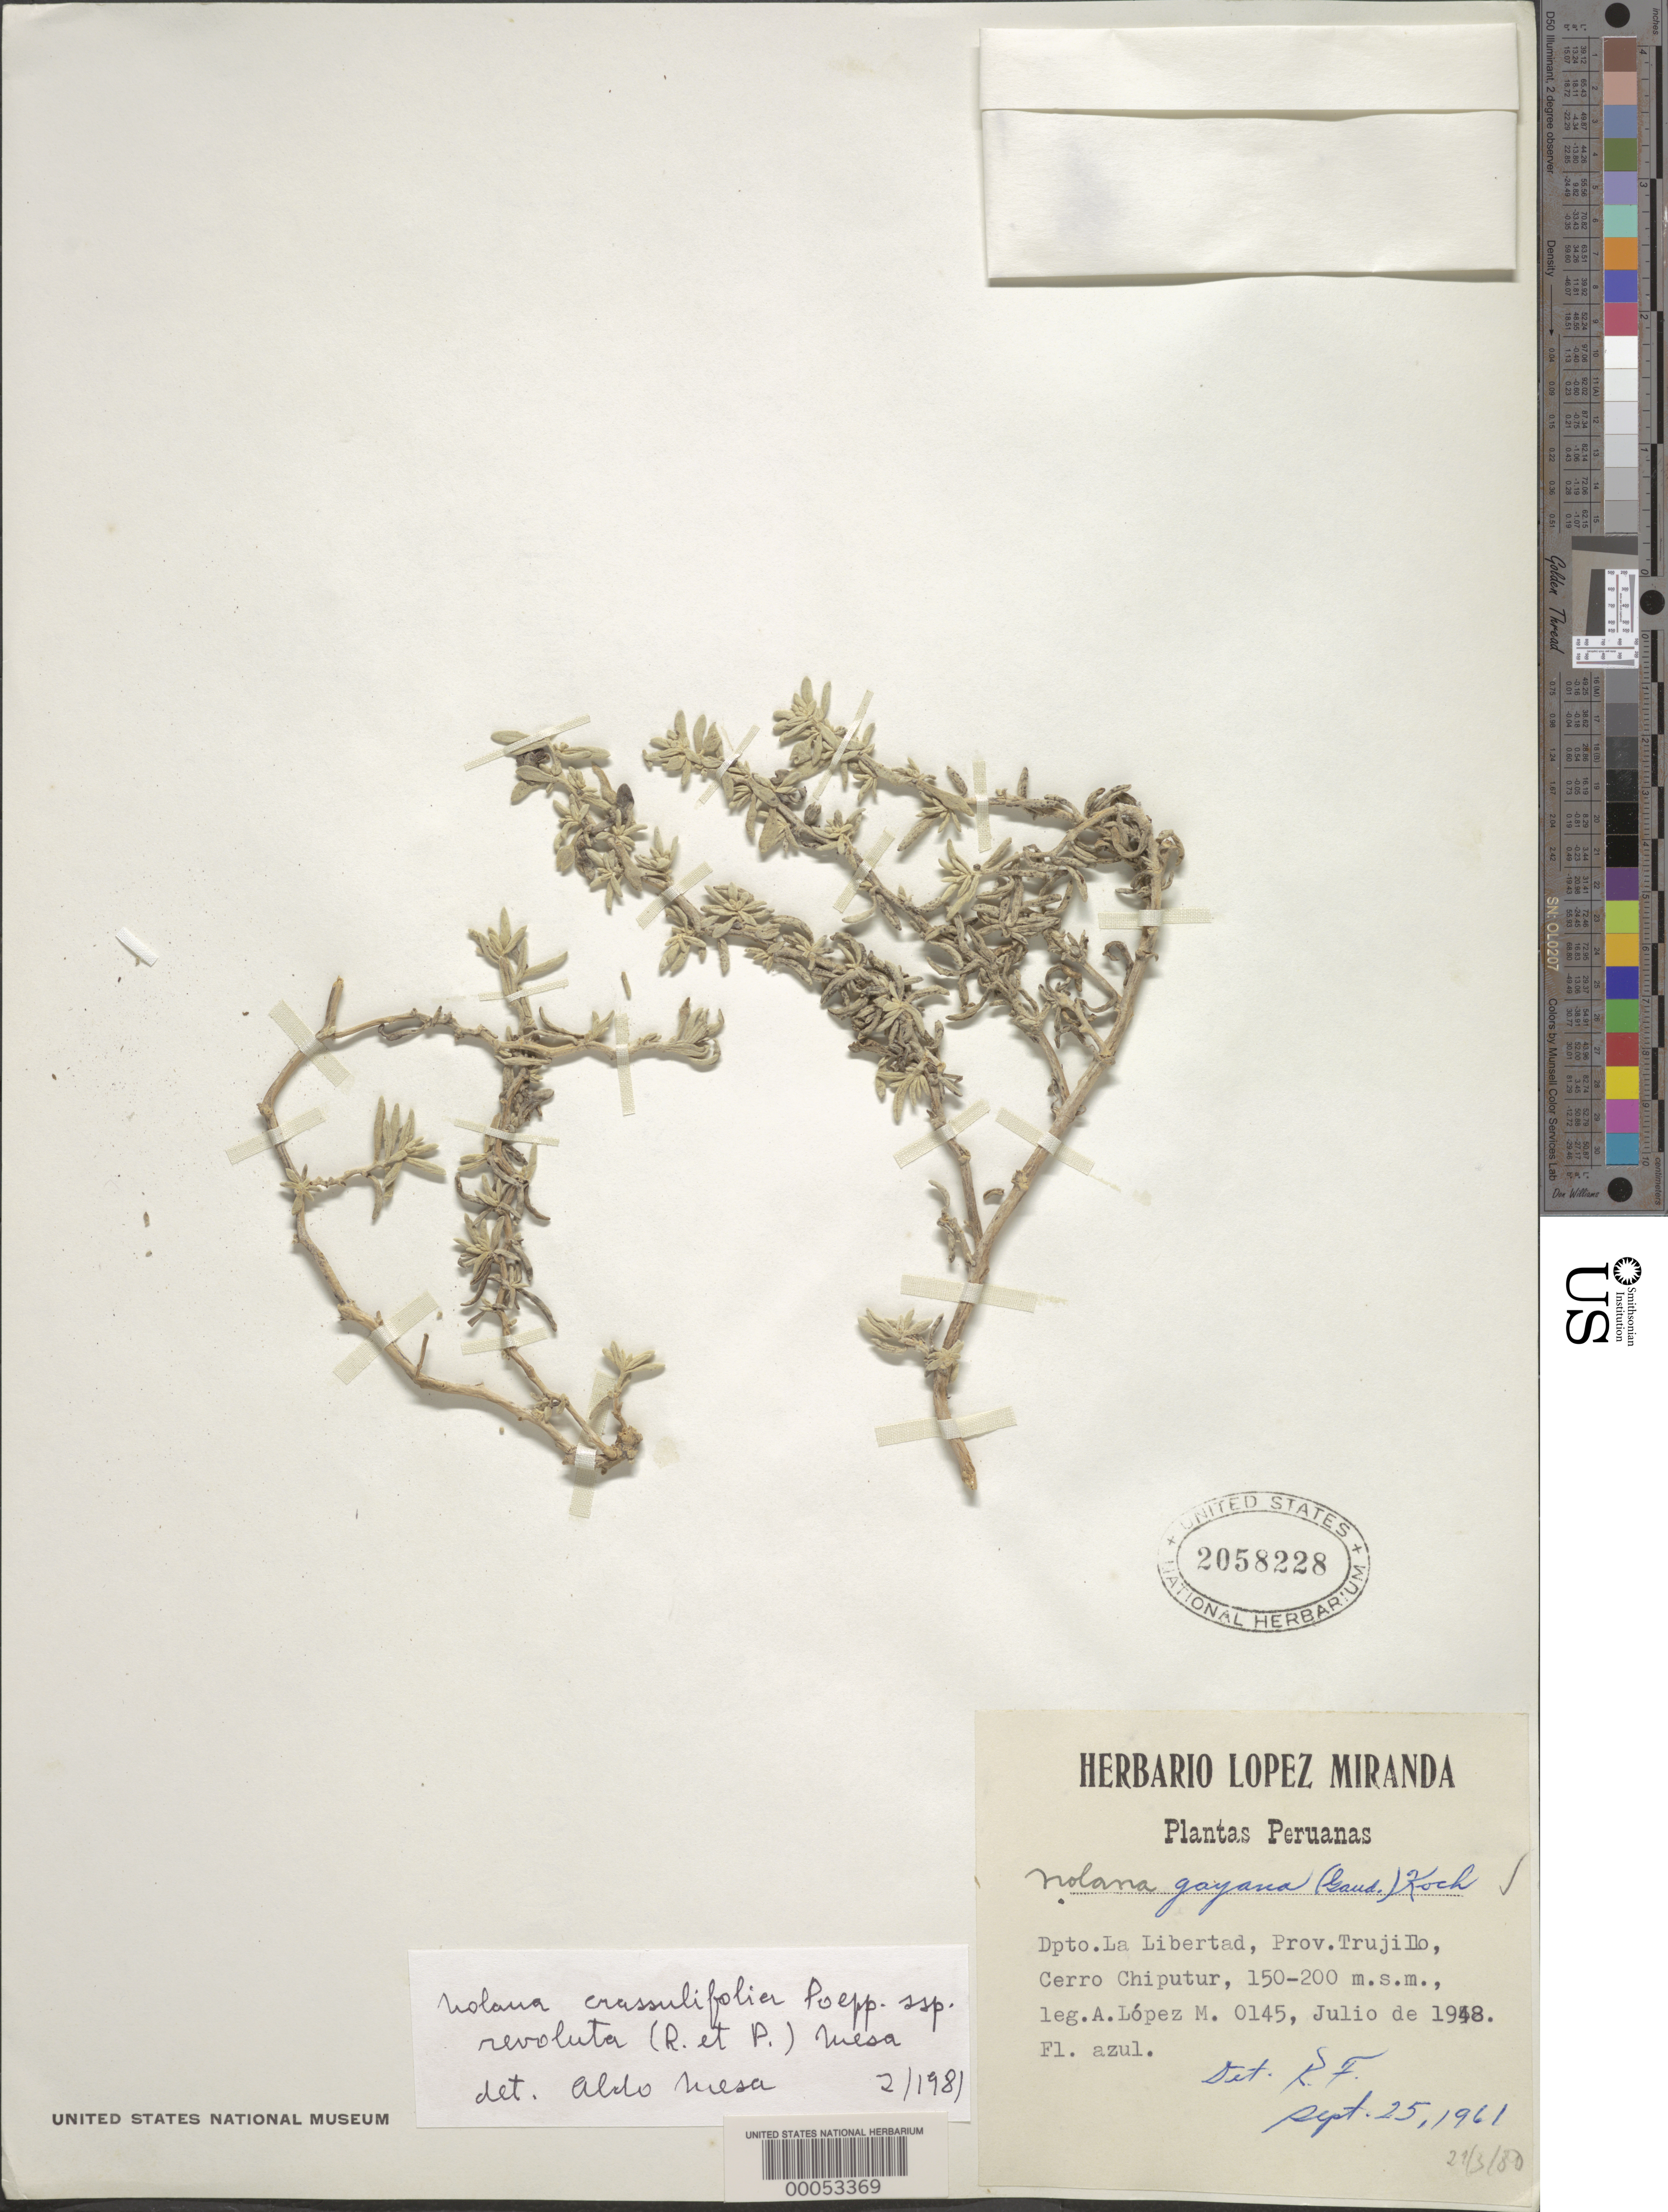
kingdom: Plantae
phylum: Tracheophyta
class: Magnoliopsida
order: Solanales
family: Solanaceae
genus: Nolana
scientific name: Nolana crassulifolia subsp. revoluta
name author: (Ruiz & Pav.) Mesa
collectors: M. Lopez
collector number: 0145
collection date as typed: Jul 1948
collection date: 1948-07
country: Peru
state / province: La Libertad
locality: Trujillo, cerro chiputur.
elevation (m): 150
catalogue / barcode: US 2058228